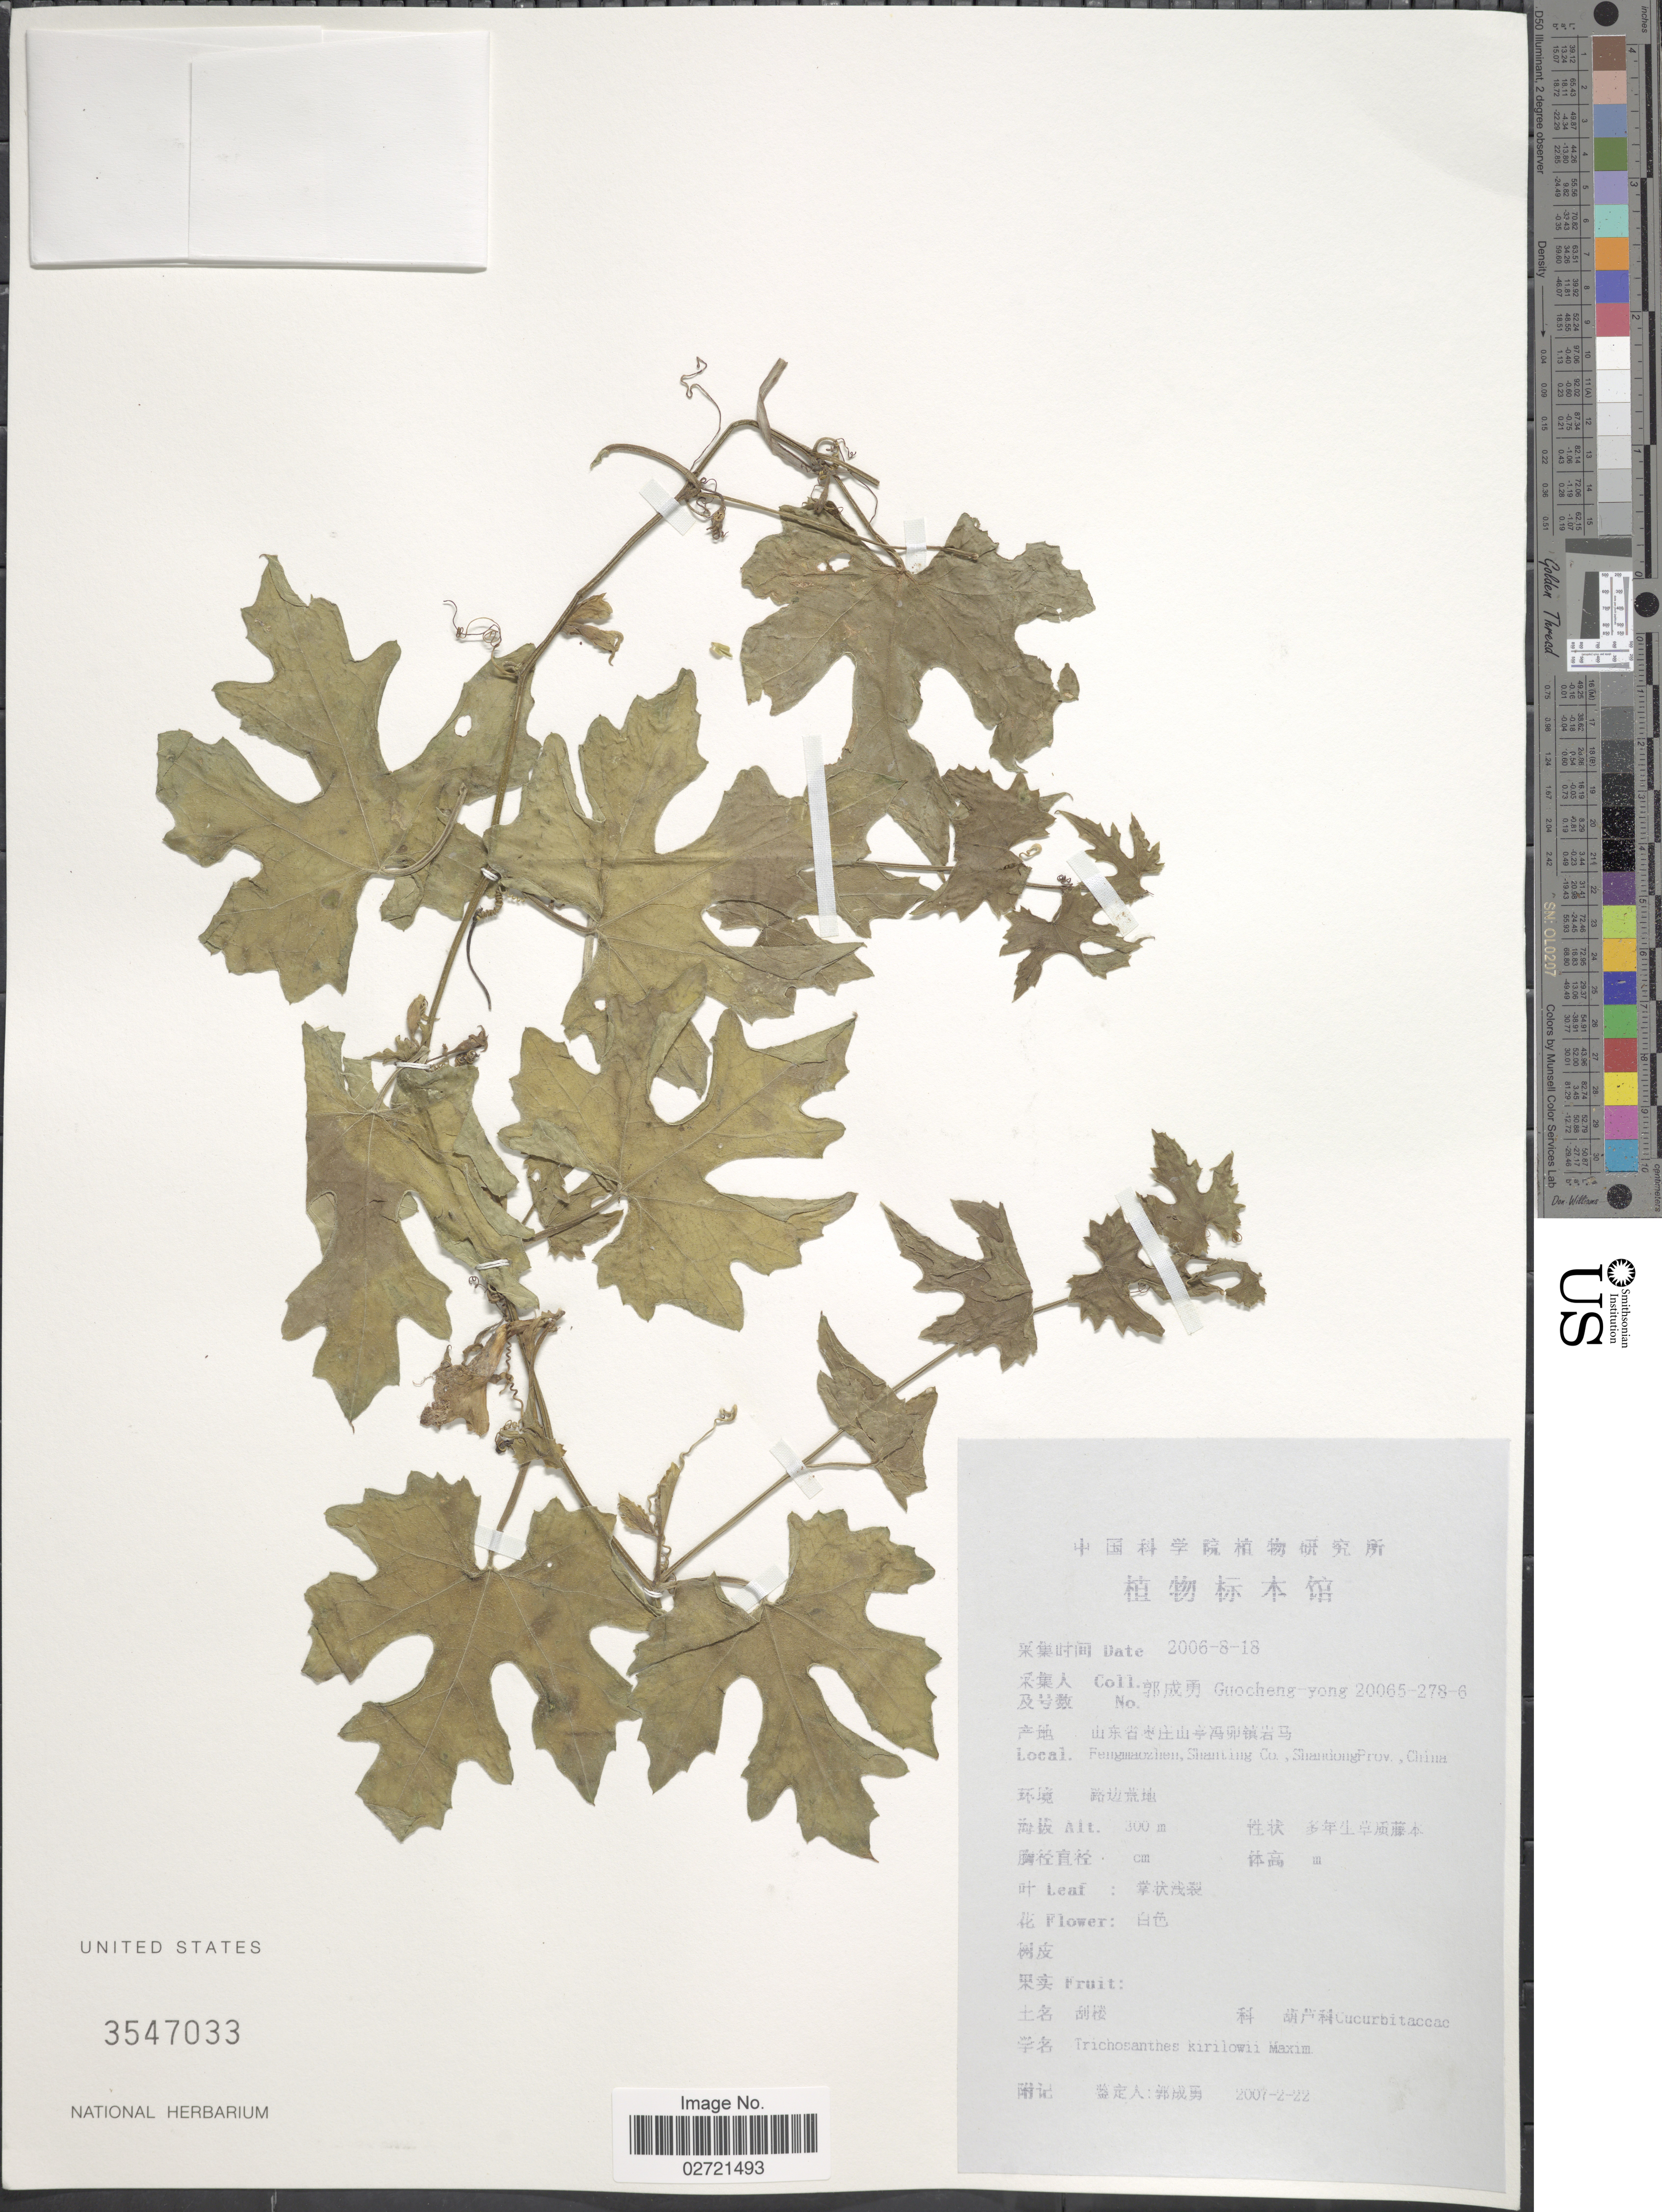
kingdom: Plantae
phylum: Tracheophyta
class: Magnoliopsida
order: Cucurbitales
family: Cucurbitaceae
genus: Trichosanthes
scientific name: Trichosanthes kirilowii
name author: Maxim.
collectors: Guo cheng-yong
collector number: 20065-278-6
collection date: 2006-08-18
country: China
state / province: Shandong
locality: Fengmaozhen, Shandong Co., Shandong Prov., China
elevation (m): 300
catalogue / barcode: US 3547033